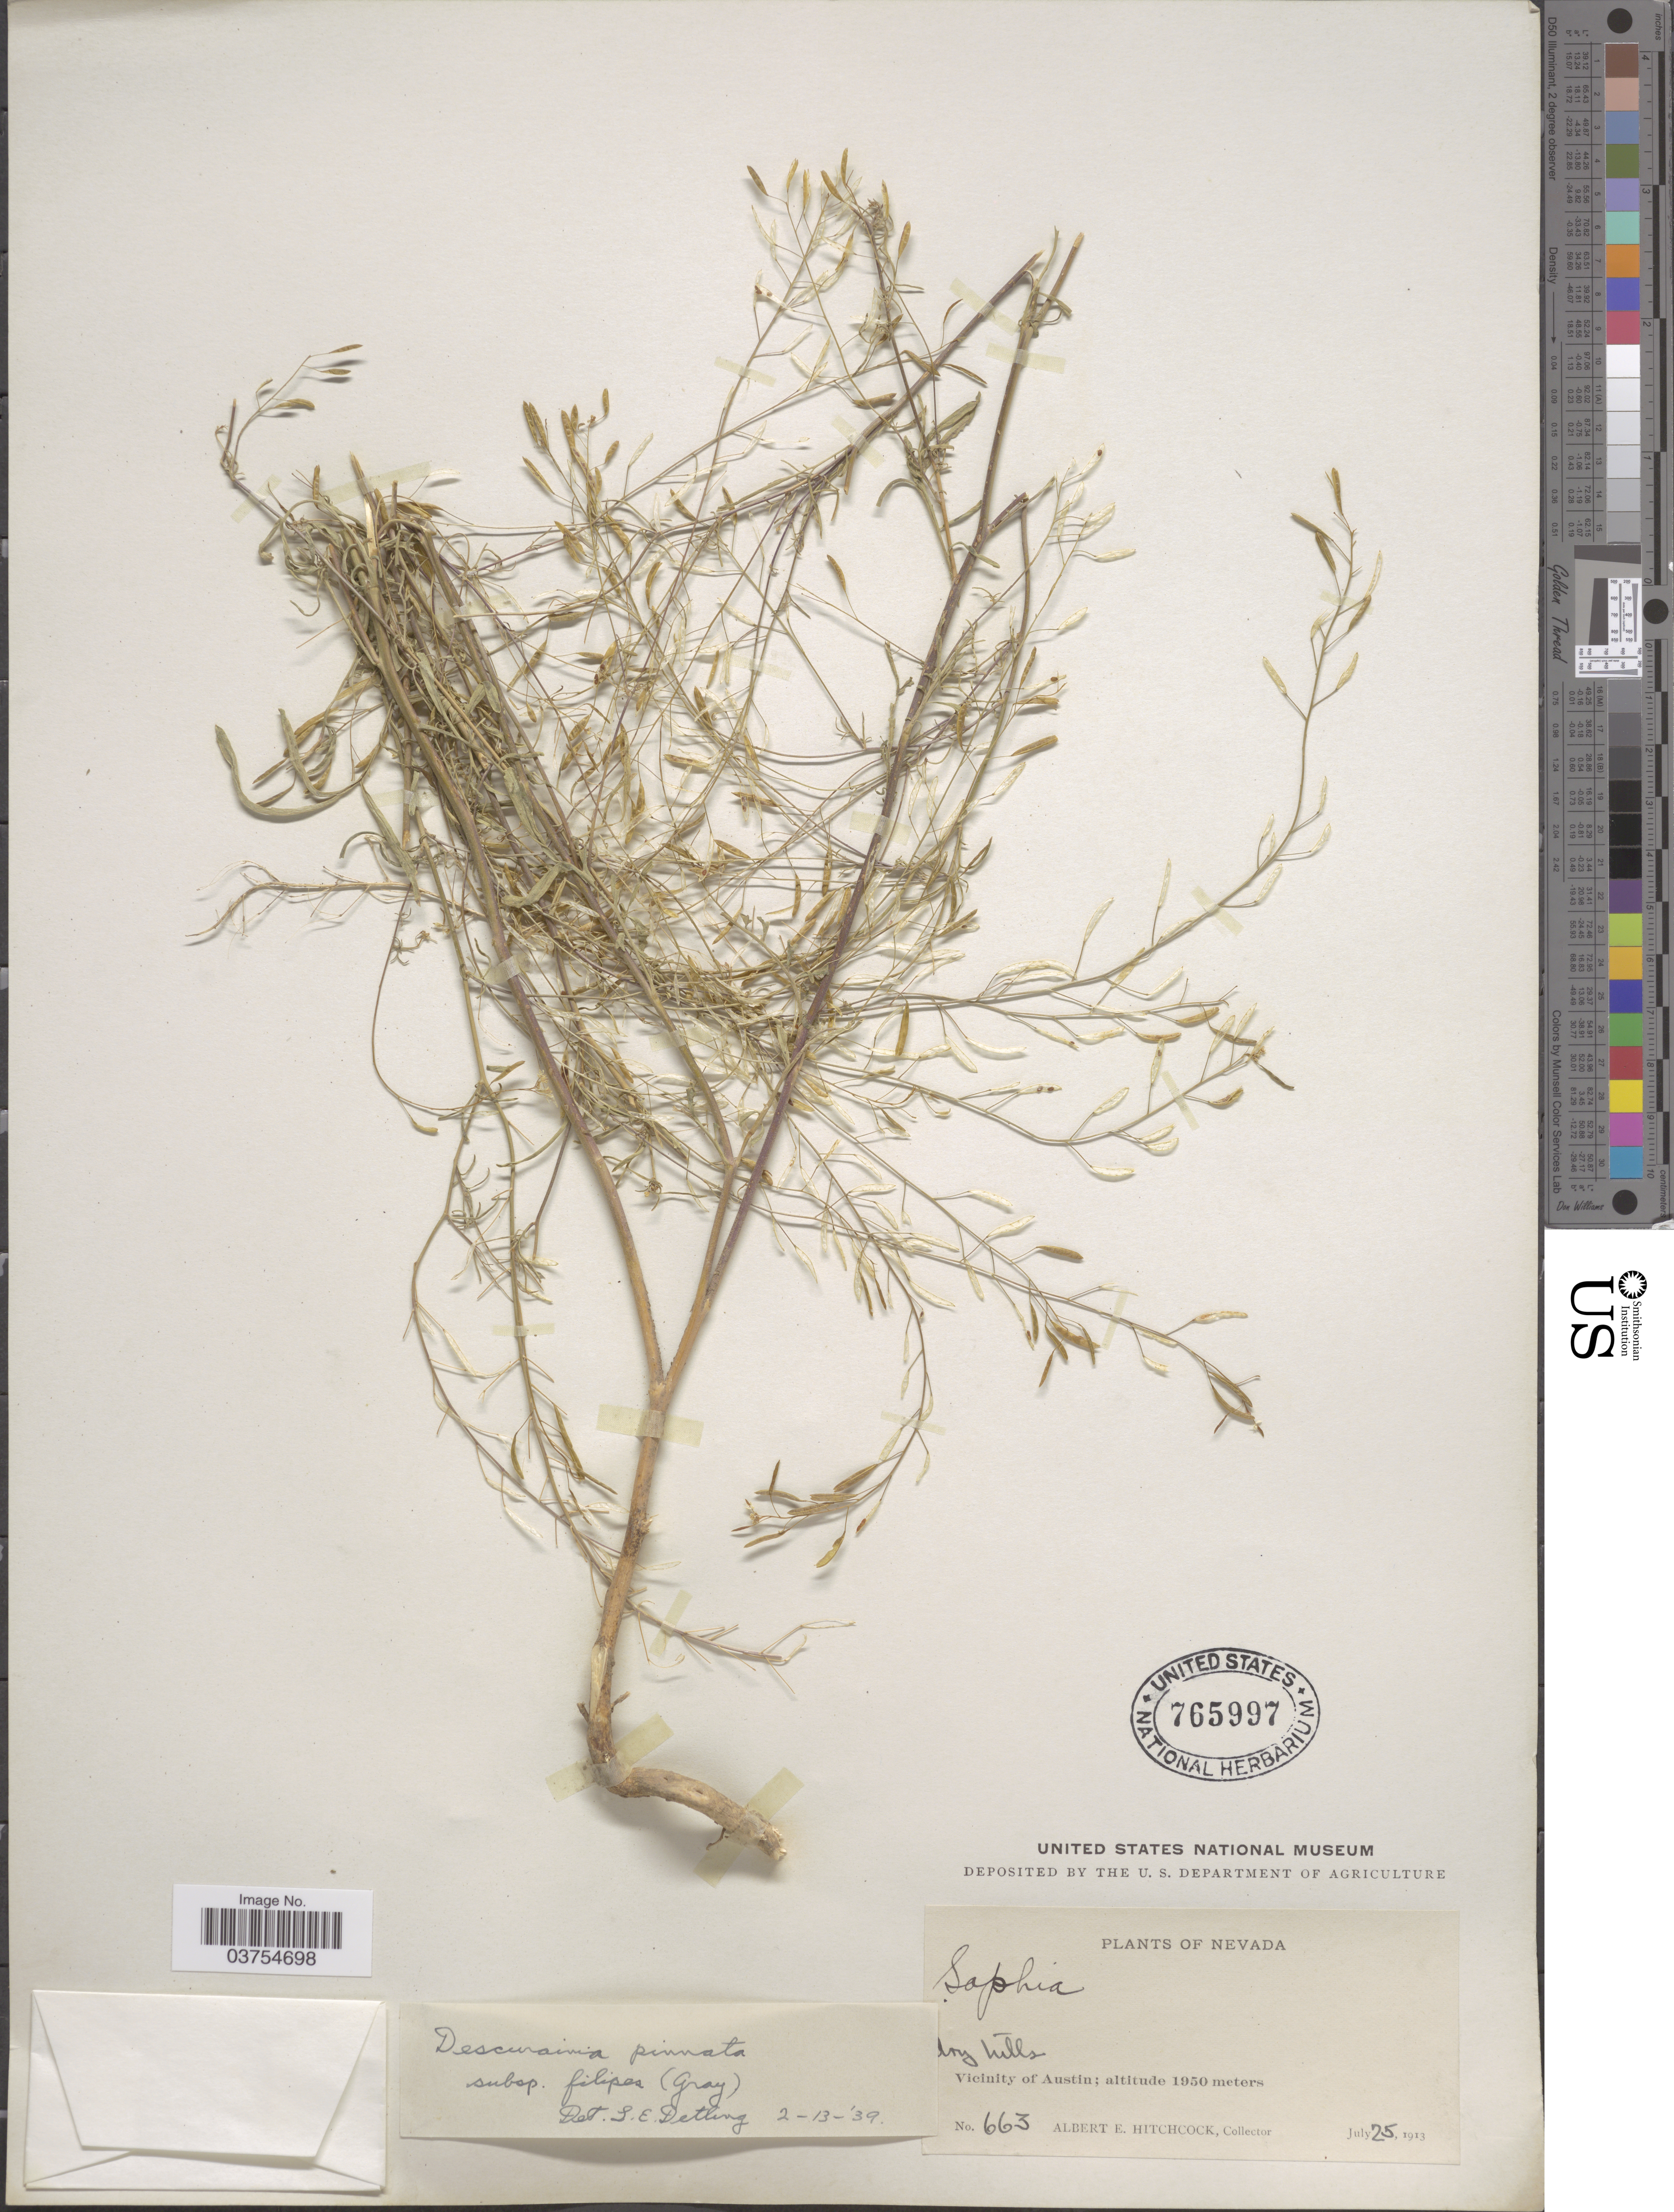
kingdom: Plantae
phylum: Tracheophyta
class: Magnoliopsida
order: Brassicales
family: Brassicaceae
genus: Descurainia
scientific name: Descurainia pinnata subsp. filipes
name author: (A. Gray) Detling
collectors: A. Hitchcock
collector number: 663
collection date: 1913-07-25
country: United States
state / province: Nevada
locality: Dry hills. Vicinity of Austin.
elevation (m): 1950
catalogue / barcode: US 765997